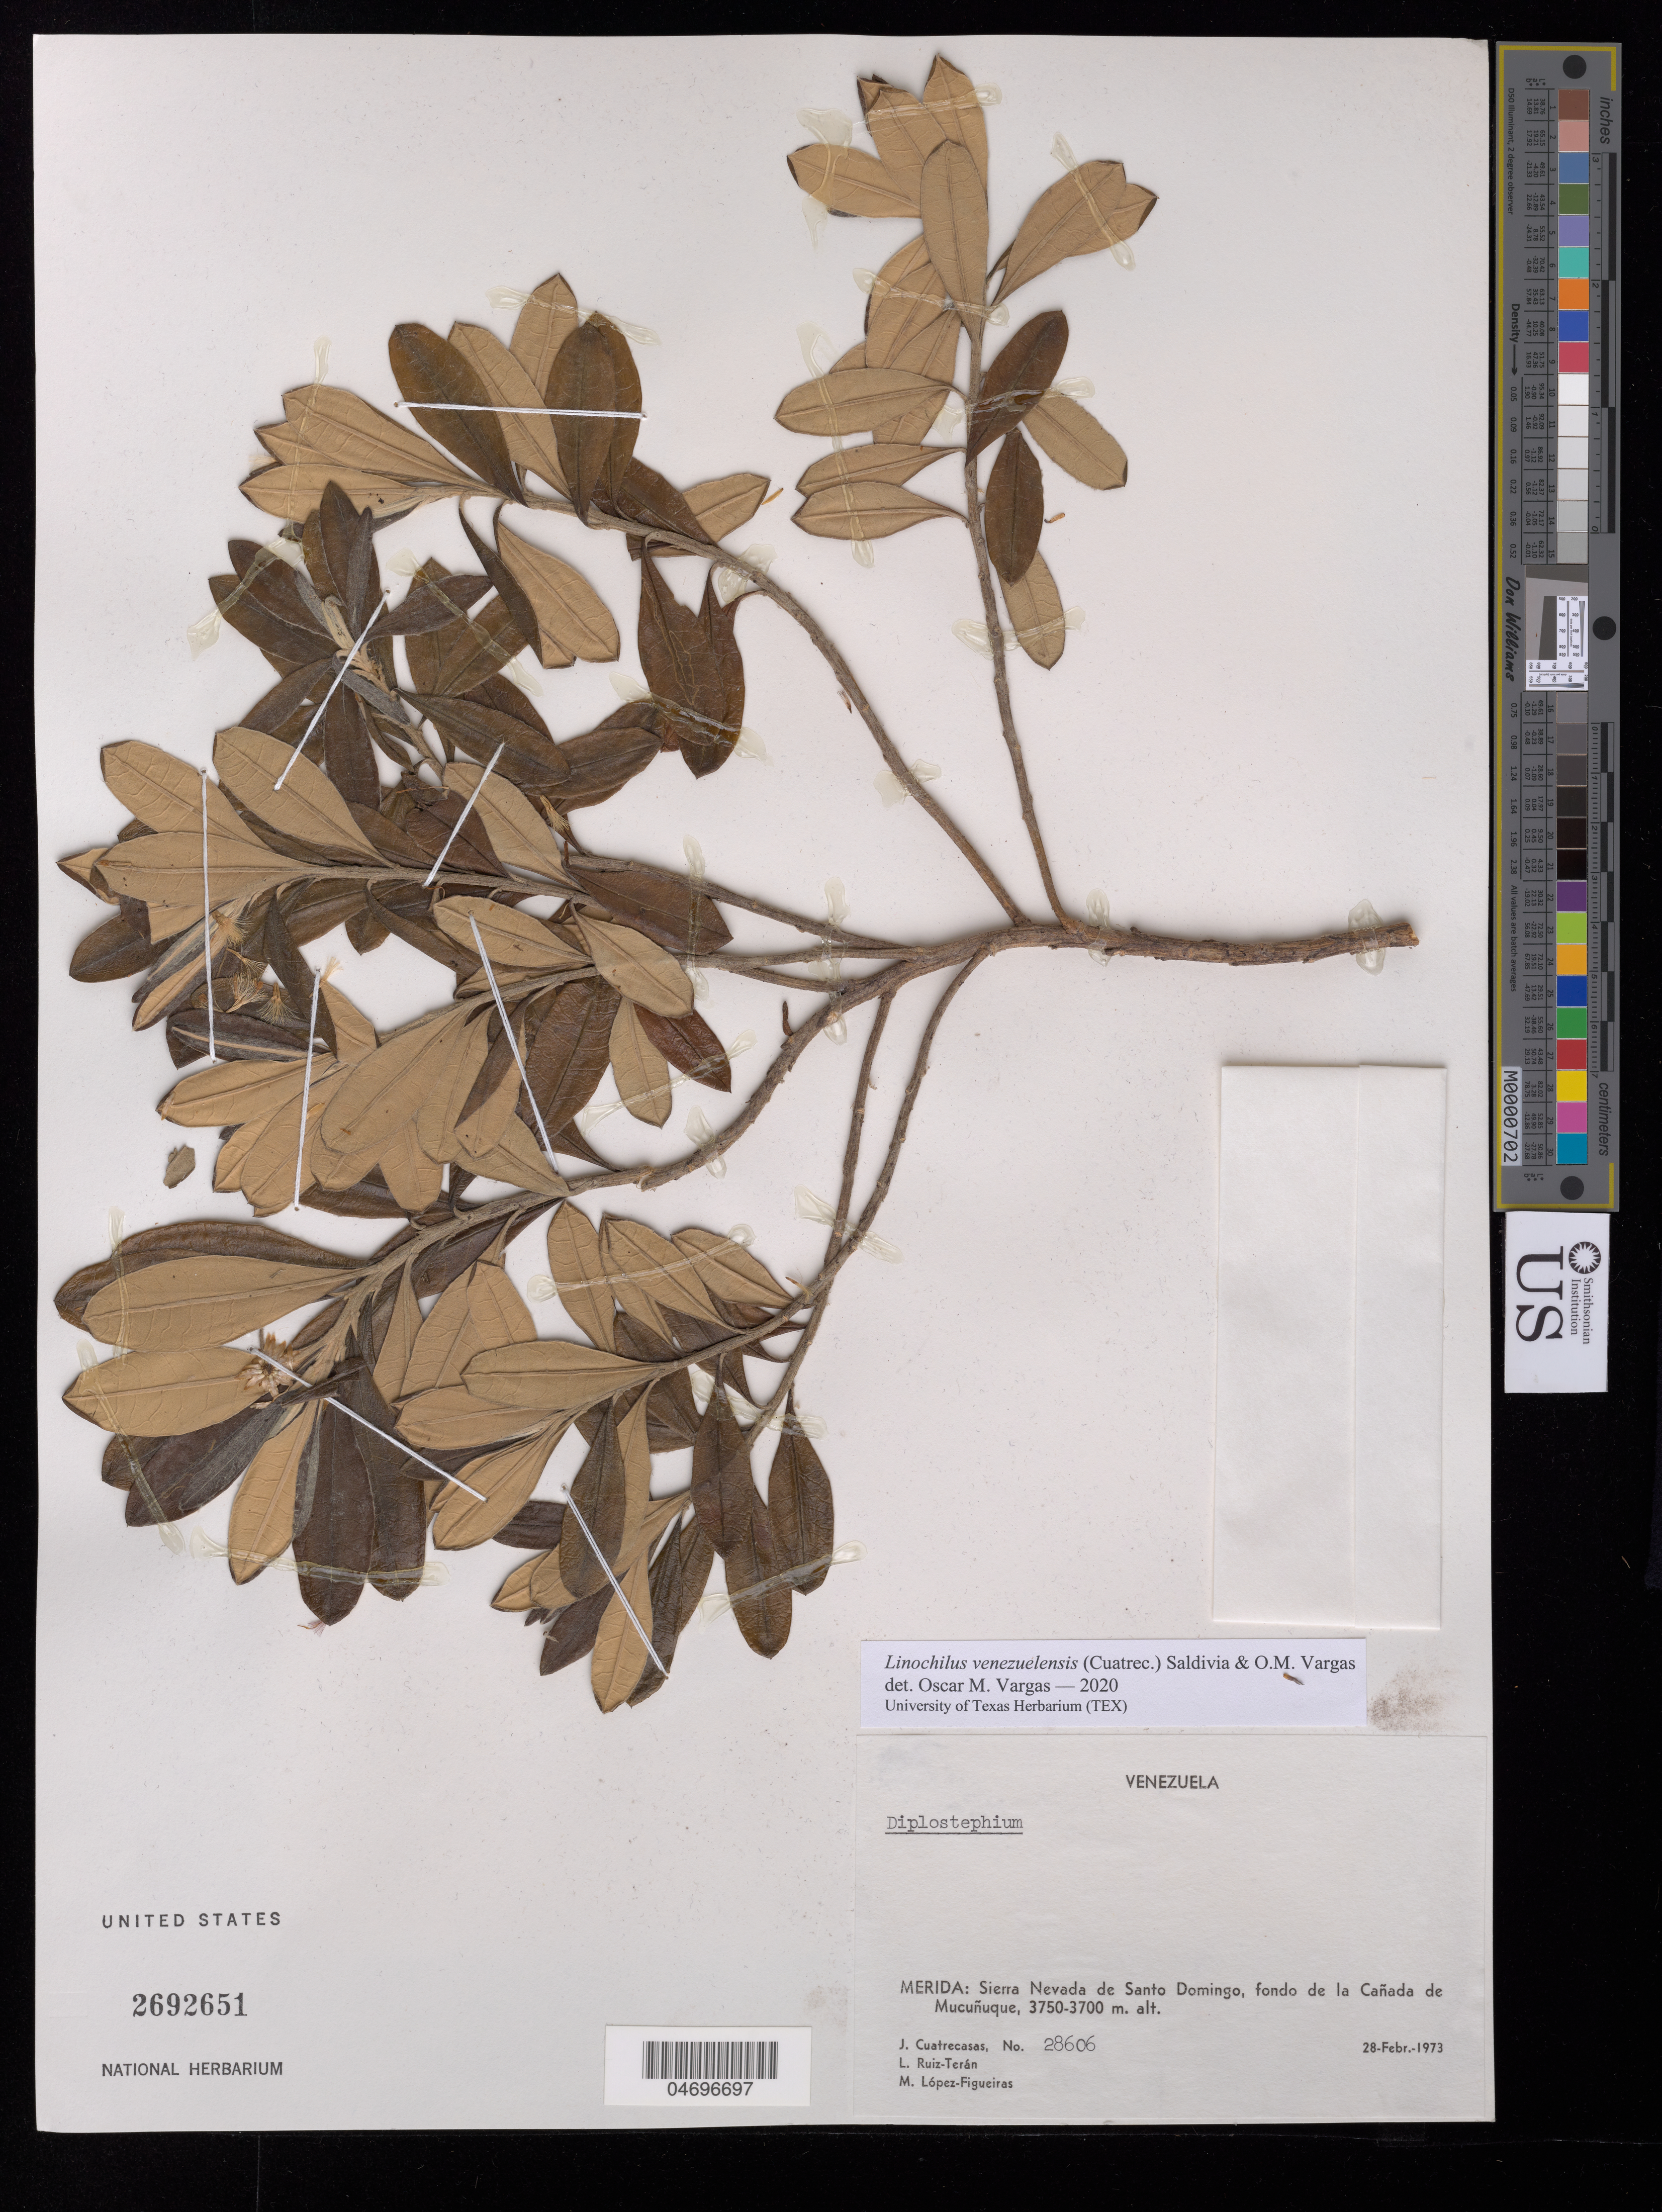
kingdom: Plantae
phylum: Tracheophyta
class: Magnoliopsida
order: Asterales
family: Asteraceae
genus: Linochilus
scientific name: Linochilus venezuelensis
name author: (Cuatrec.) Saldivia & O.M. Vargas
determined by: Vargas, Oscar M.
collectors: J. Cuatrecasas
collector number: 28606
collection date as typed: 28 Feb 1973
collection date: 1973-02-28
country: Venezuela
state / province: Mérida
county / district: Rangel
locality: Sierra Nevada de Santo Domingo, fondo de la Cañada de Mucuñuque. Mucunuque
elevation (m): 3700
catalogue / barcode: US 2692651